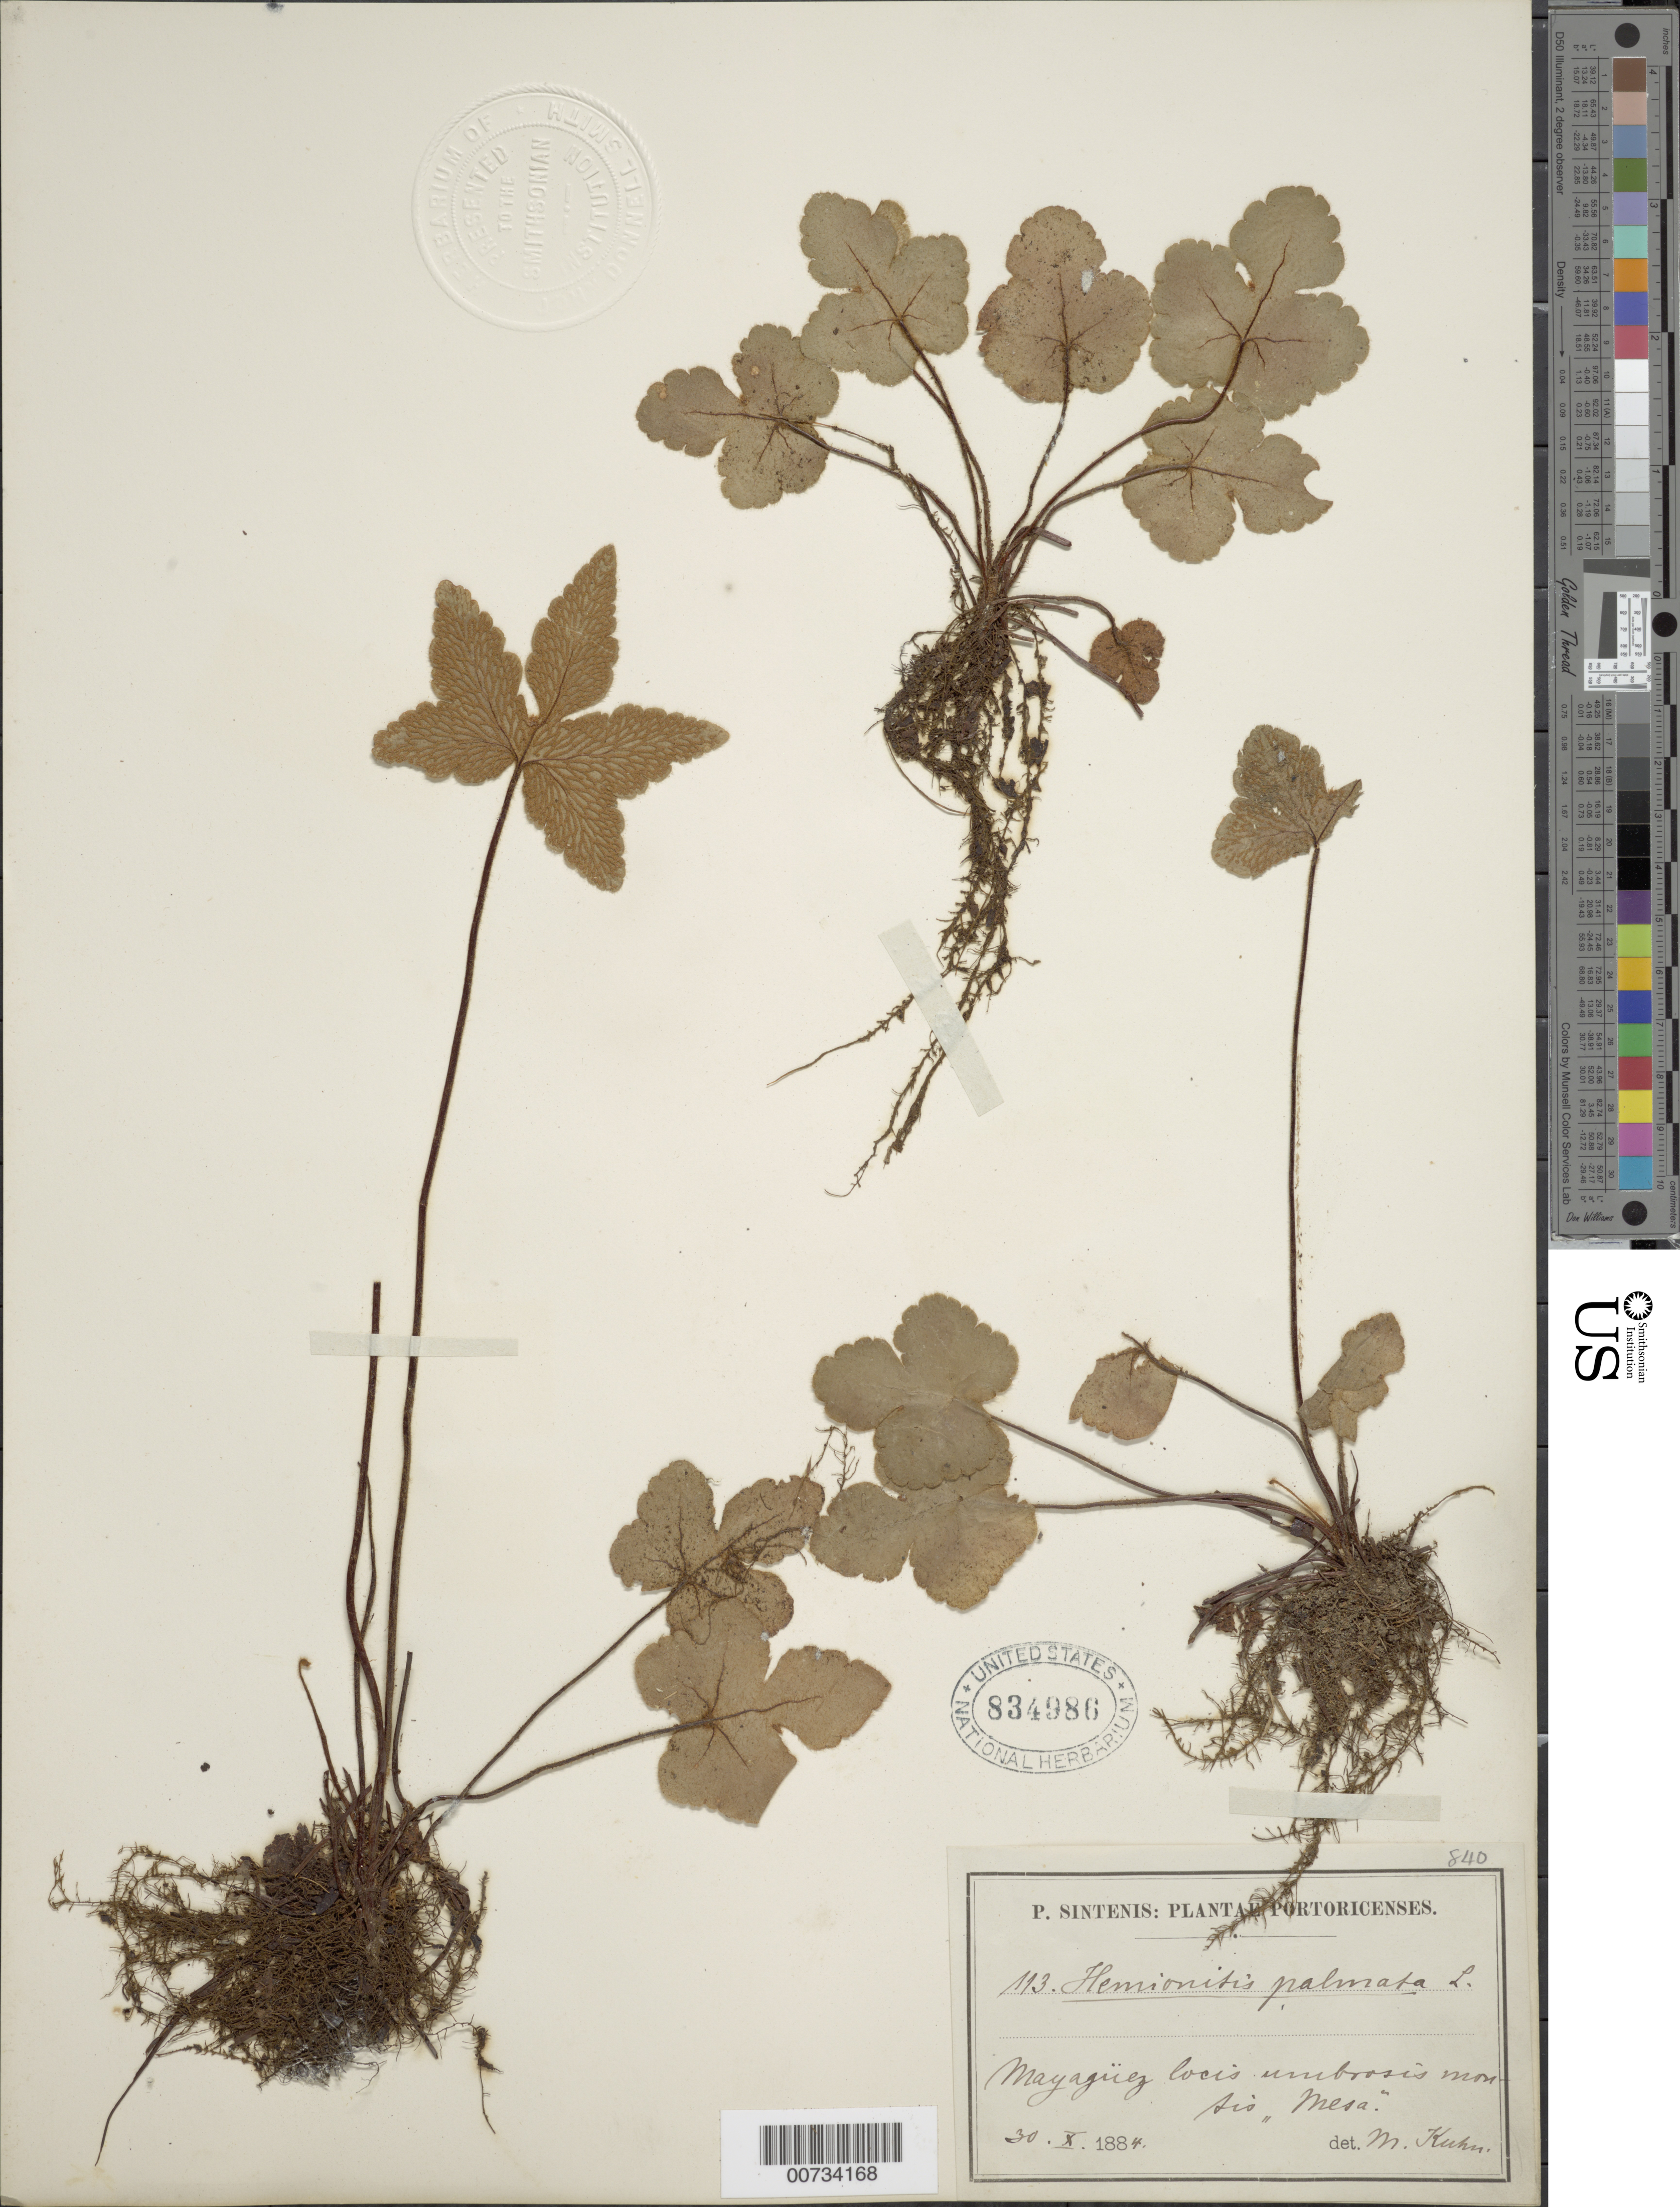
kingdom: Plantae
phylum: Tracheophyta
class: Polypodiopsida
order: Polypodiales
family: Pteridaceae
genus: Hemionitis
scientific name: Hemionitis palmata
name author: L.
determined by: Kuhn, D. M.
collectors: P. Sintenis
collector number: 113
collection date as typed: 30 Oct 1884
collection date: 1884-10-30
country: Puerto Rico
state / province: Mayagüez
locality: Mayaguez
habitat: Locis umbrosis montis "Mesa"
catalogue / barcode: US 834986